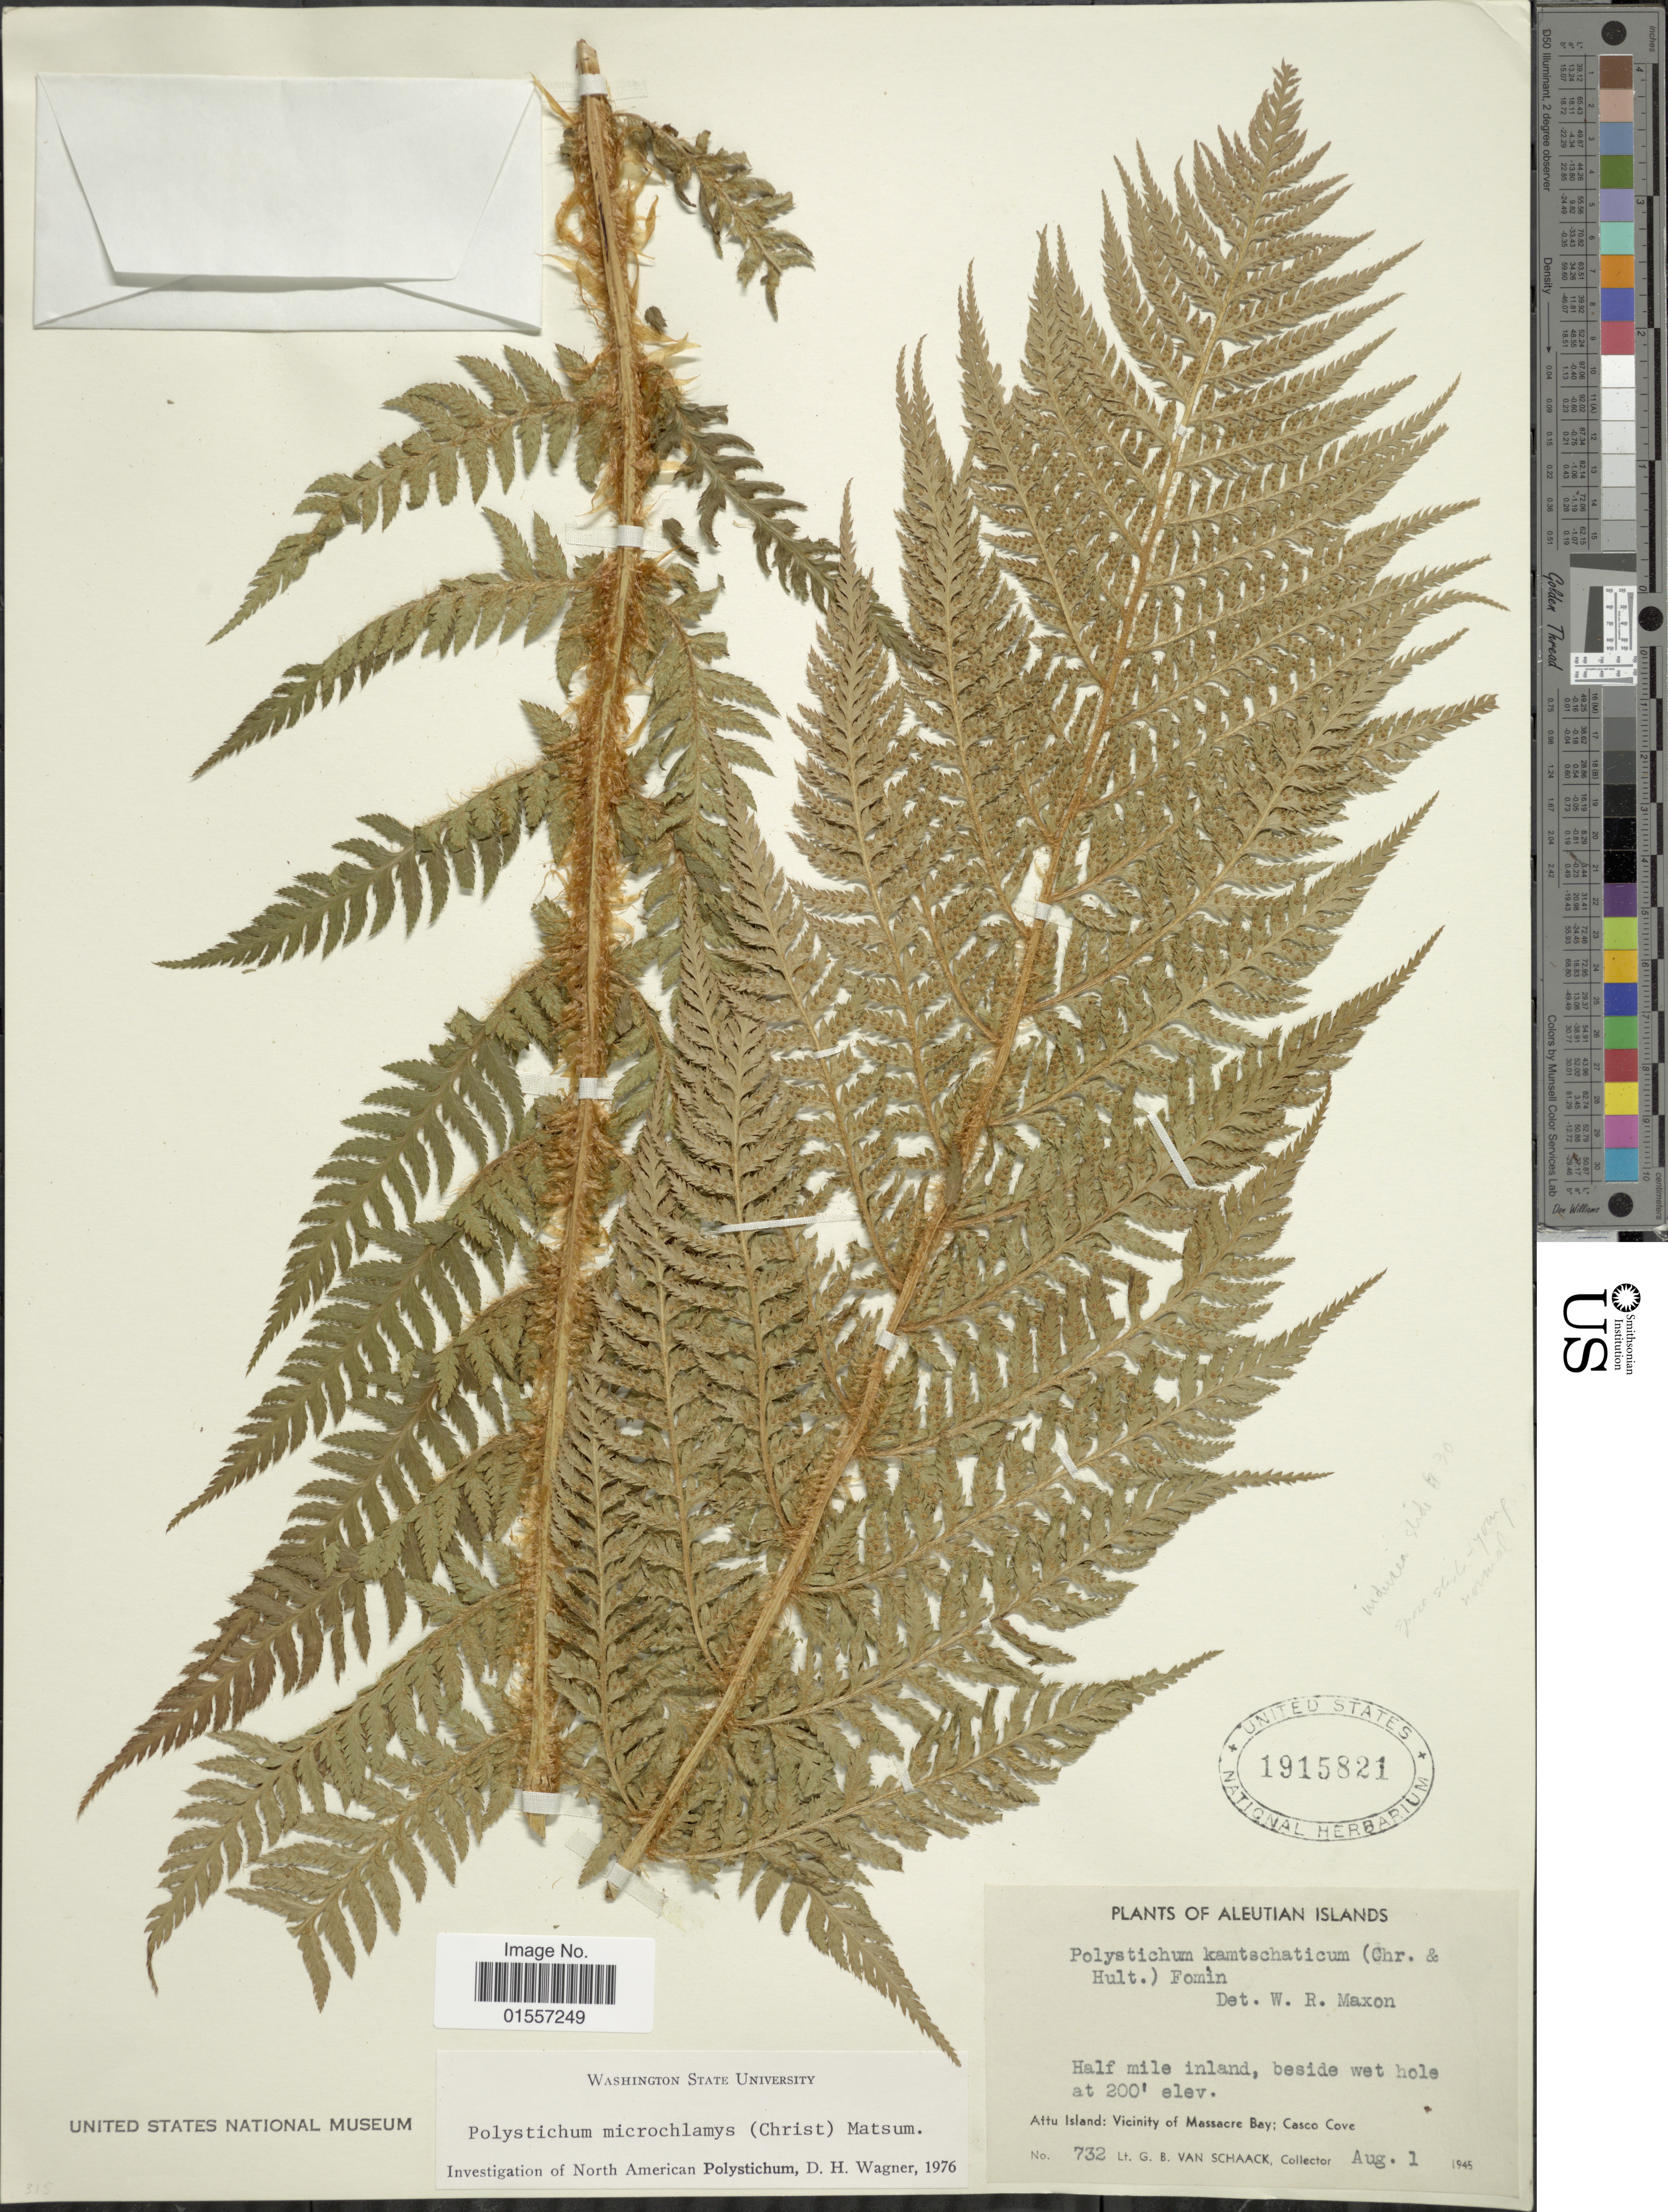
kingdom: Plantae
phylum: Tracheophyta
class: Polypodiopsida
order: Polypodiales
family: Dryopteridaceae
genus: Polystichum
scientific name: Polystichum microchlamys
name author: (Christ) Matsum.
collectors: G. Van Schaack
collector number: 732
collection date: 1945-08-01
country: United States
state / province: Alaska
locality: Laeutian Islands, Half mile inland, beside wet hole, Attu Island: Vicinity of Maasacre Bay; Casco Cove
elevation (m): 61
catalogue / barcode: US 1915821